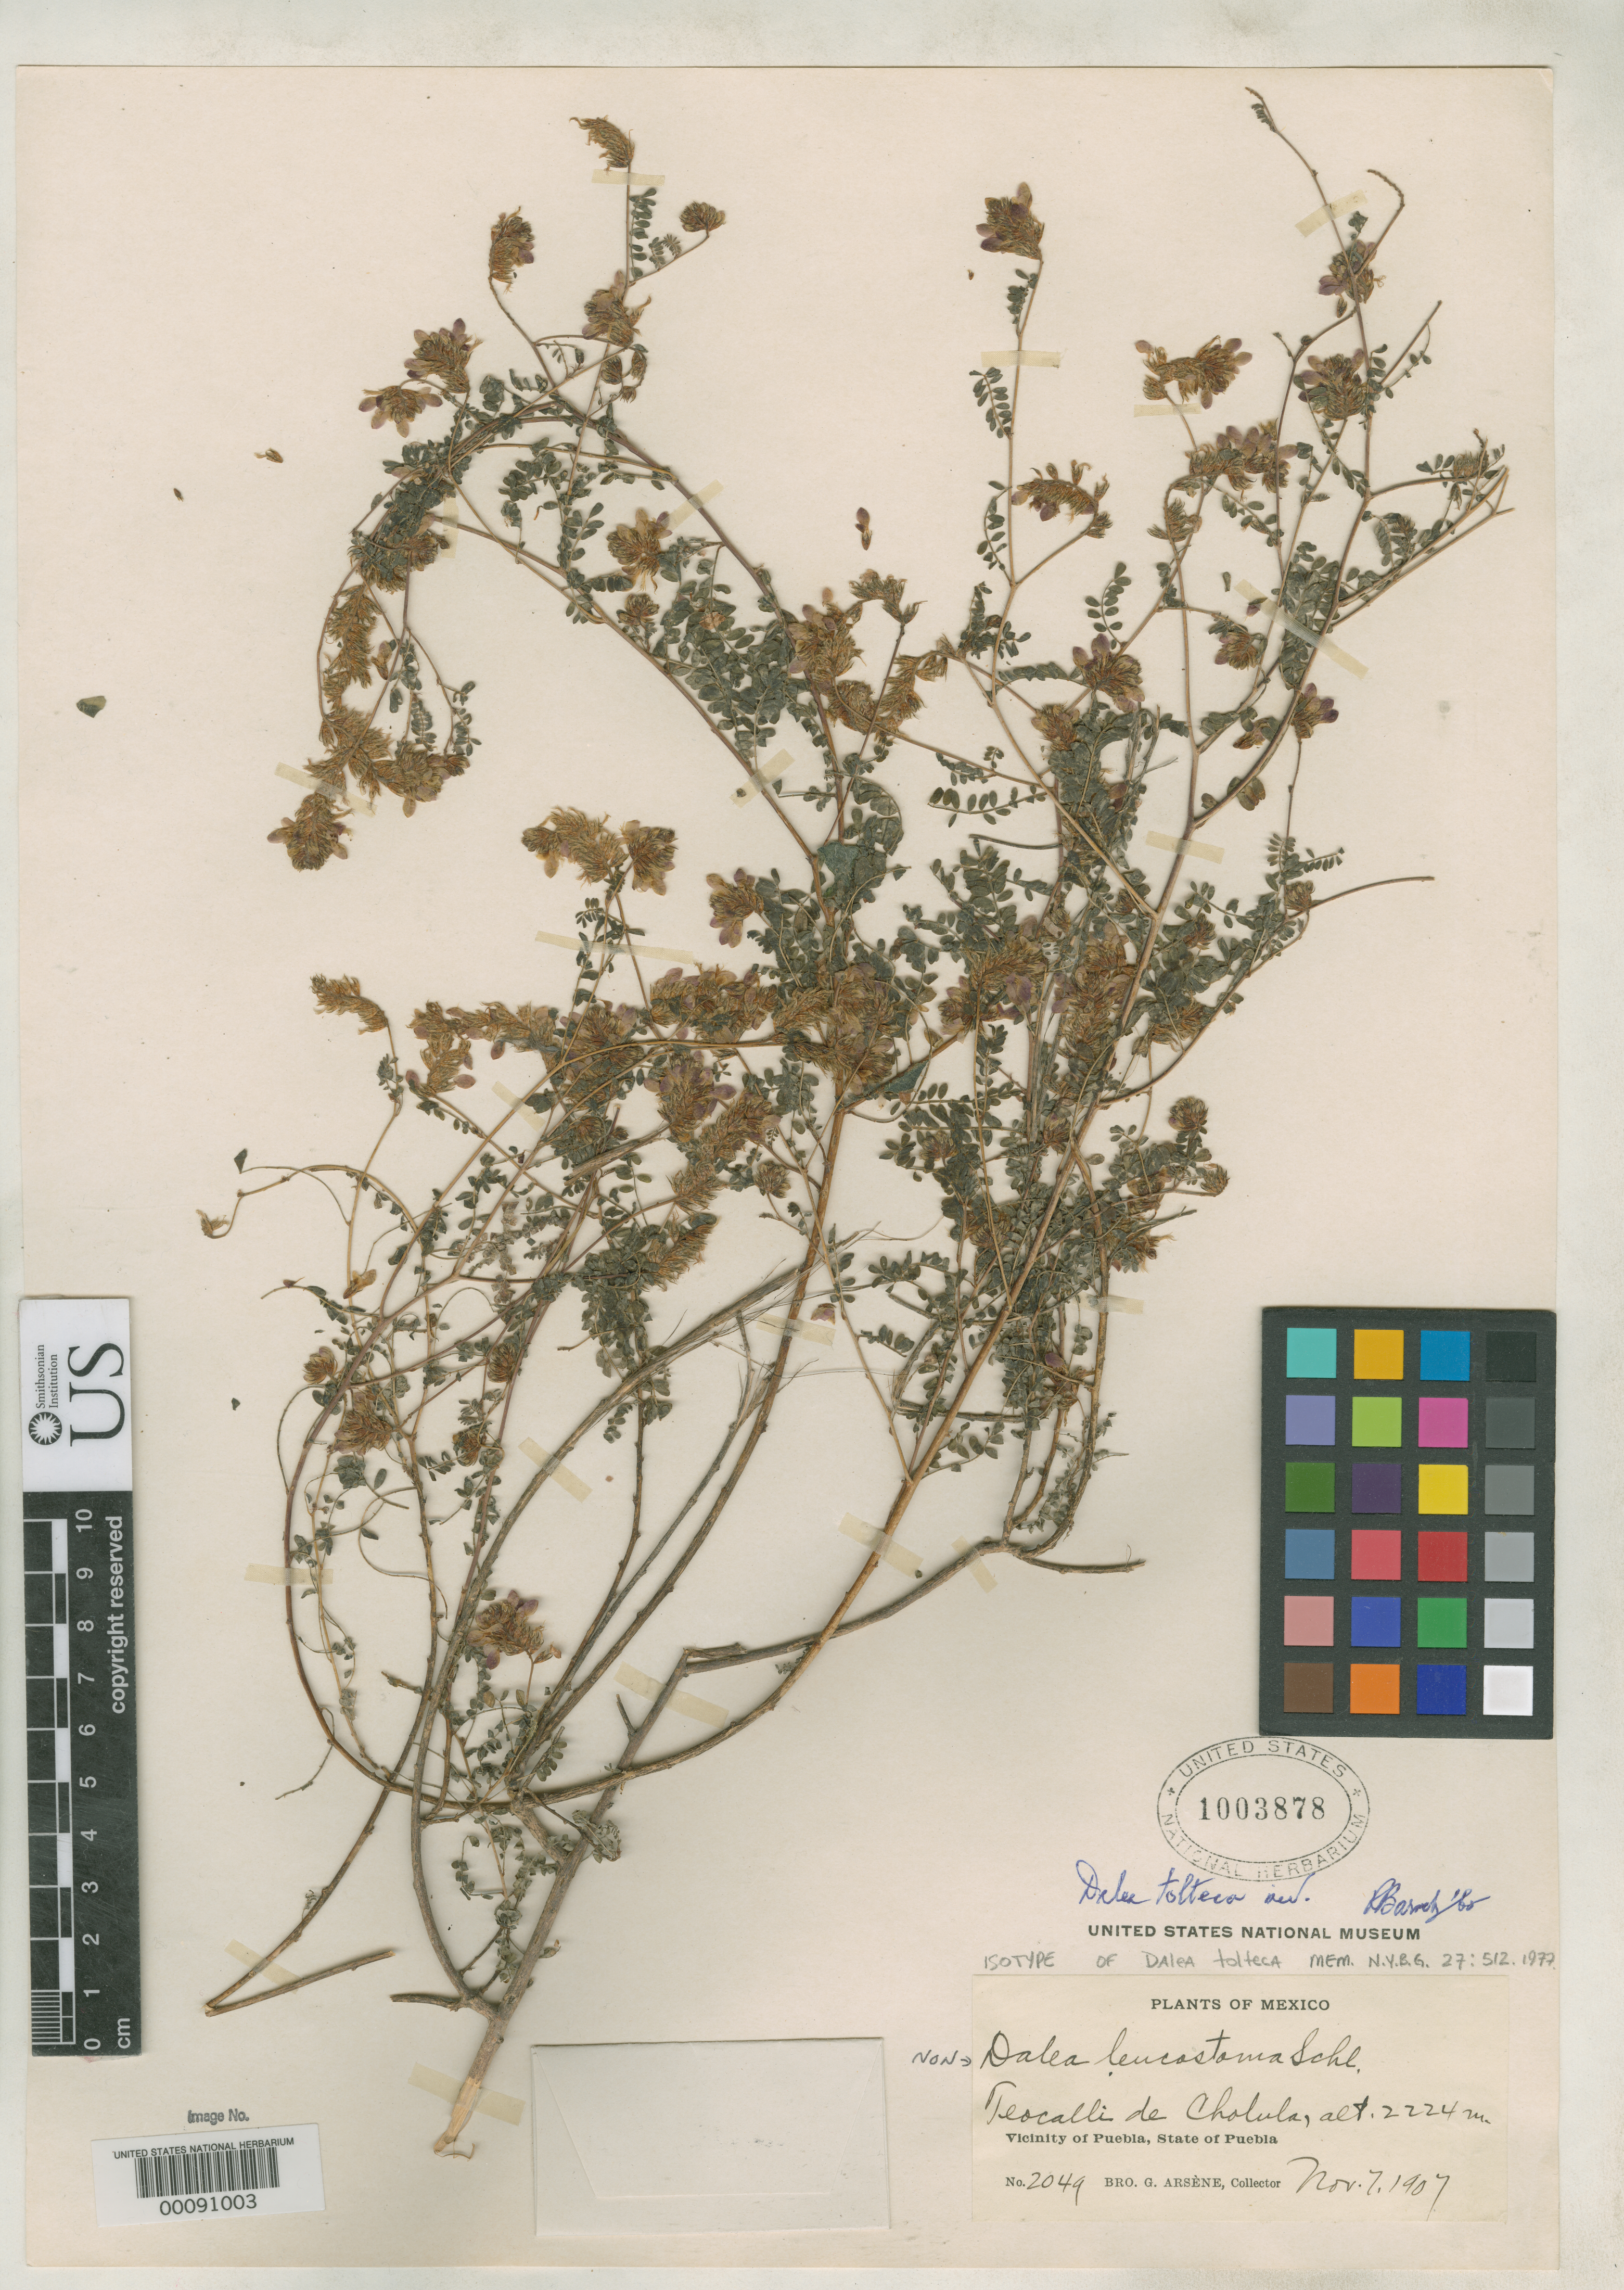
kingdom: Plantae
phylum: Tracheophyta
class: Magnoliopsida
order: Fabales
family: Fabaceae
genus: Dalea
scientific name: Dalea tolteca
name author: Barneby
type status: Isotype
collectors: Bro. G. Arsène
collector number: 2049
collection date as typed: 07 Nov 1907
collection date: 1907-11-07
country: Mexico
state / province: Puebla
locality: Puebla, Teocalli de Cholula.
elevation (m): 2224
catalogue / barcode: US 1003878